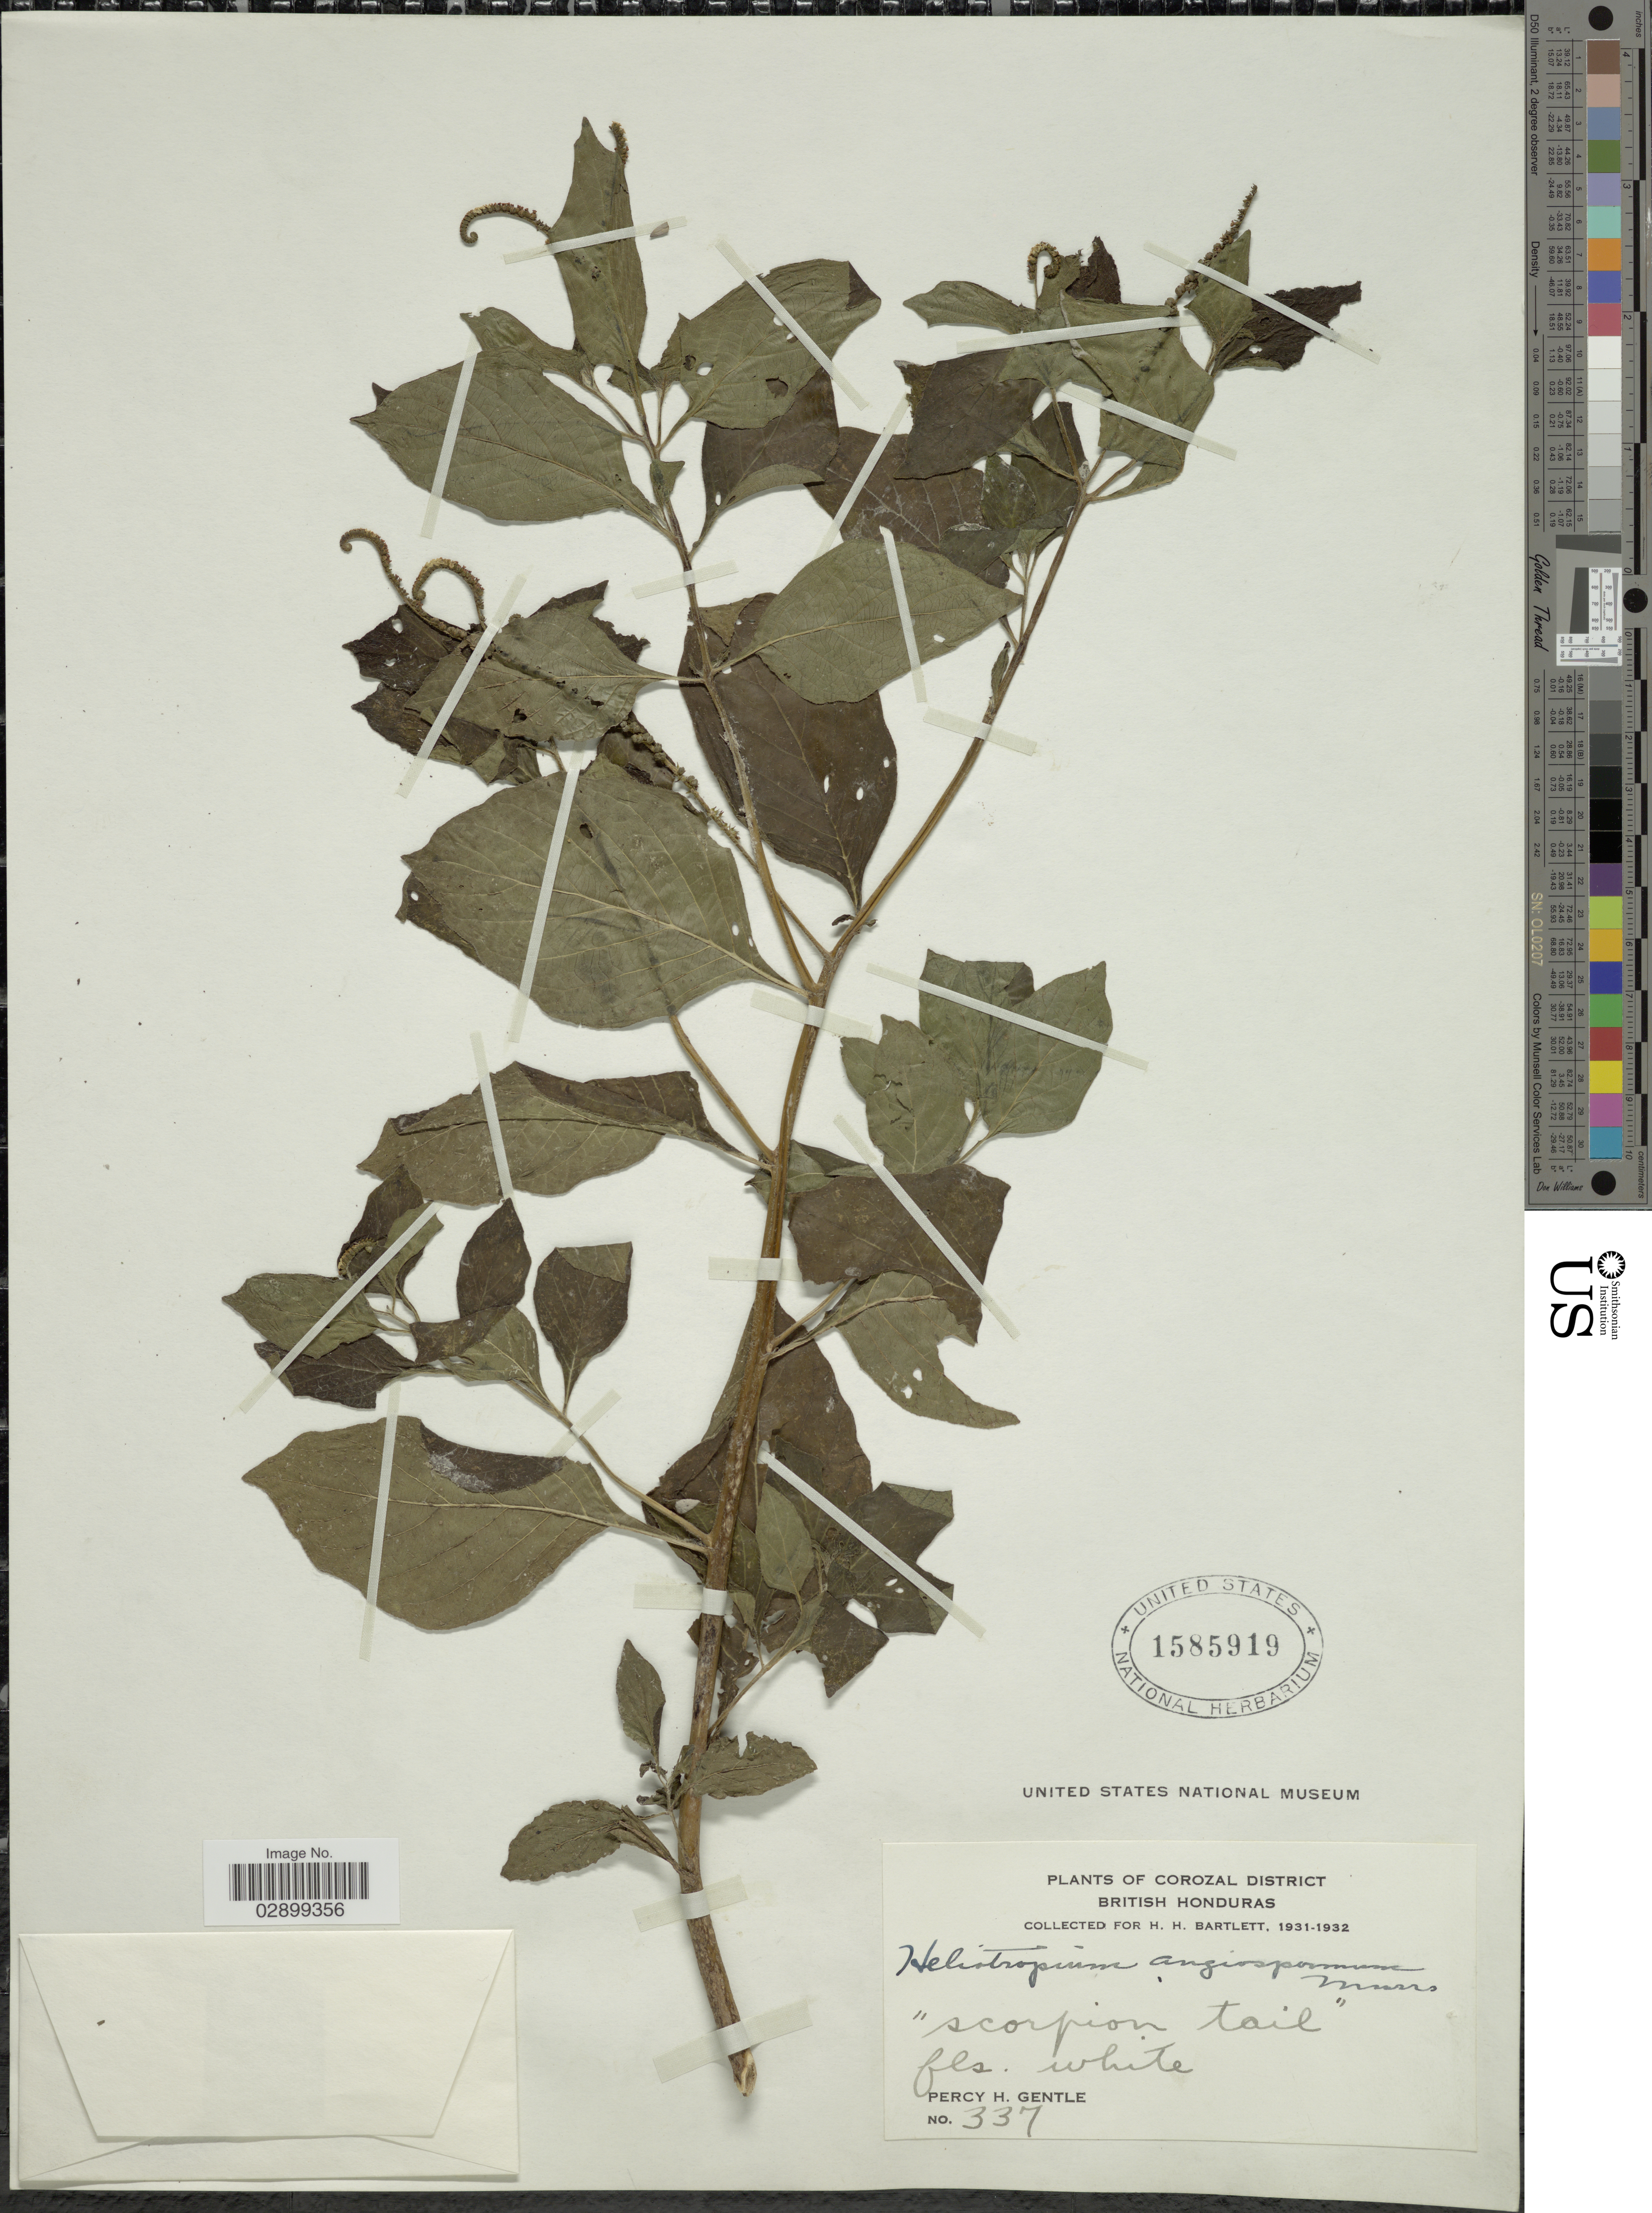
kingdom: Plantae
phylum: Tracheophyta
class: Magnoliopsida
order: Boraginales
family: Heliotropiaceae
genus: Heliotropium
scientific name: Heliotropium angiospermum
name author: Murray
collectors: P. H. Gentle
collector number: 337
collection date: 1931/1932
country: Belize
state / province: Corozal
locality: Corozal District. British Honduras.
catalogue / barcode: US 1585919